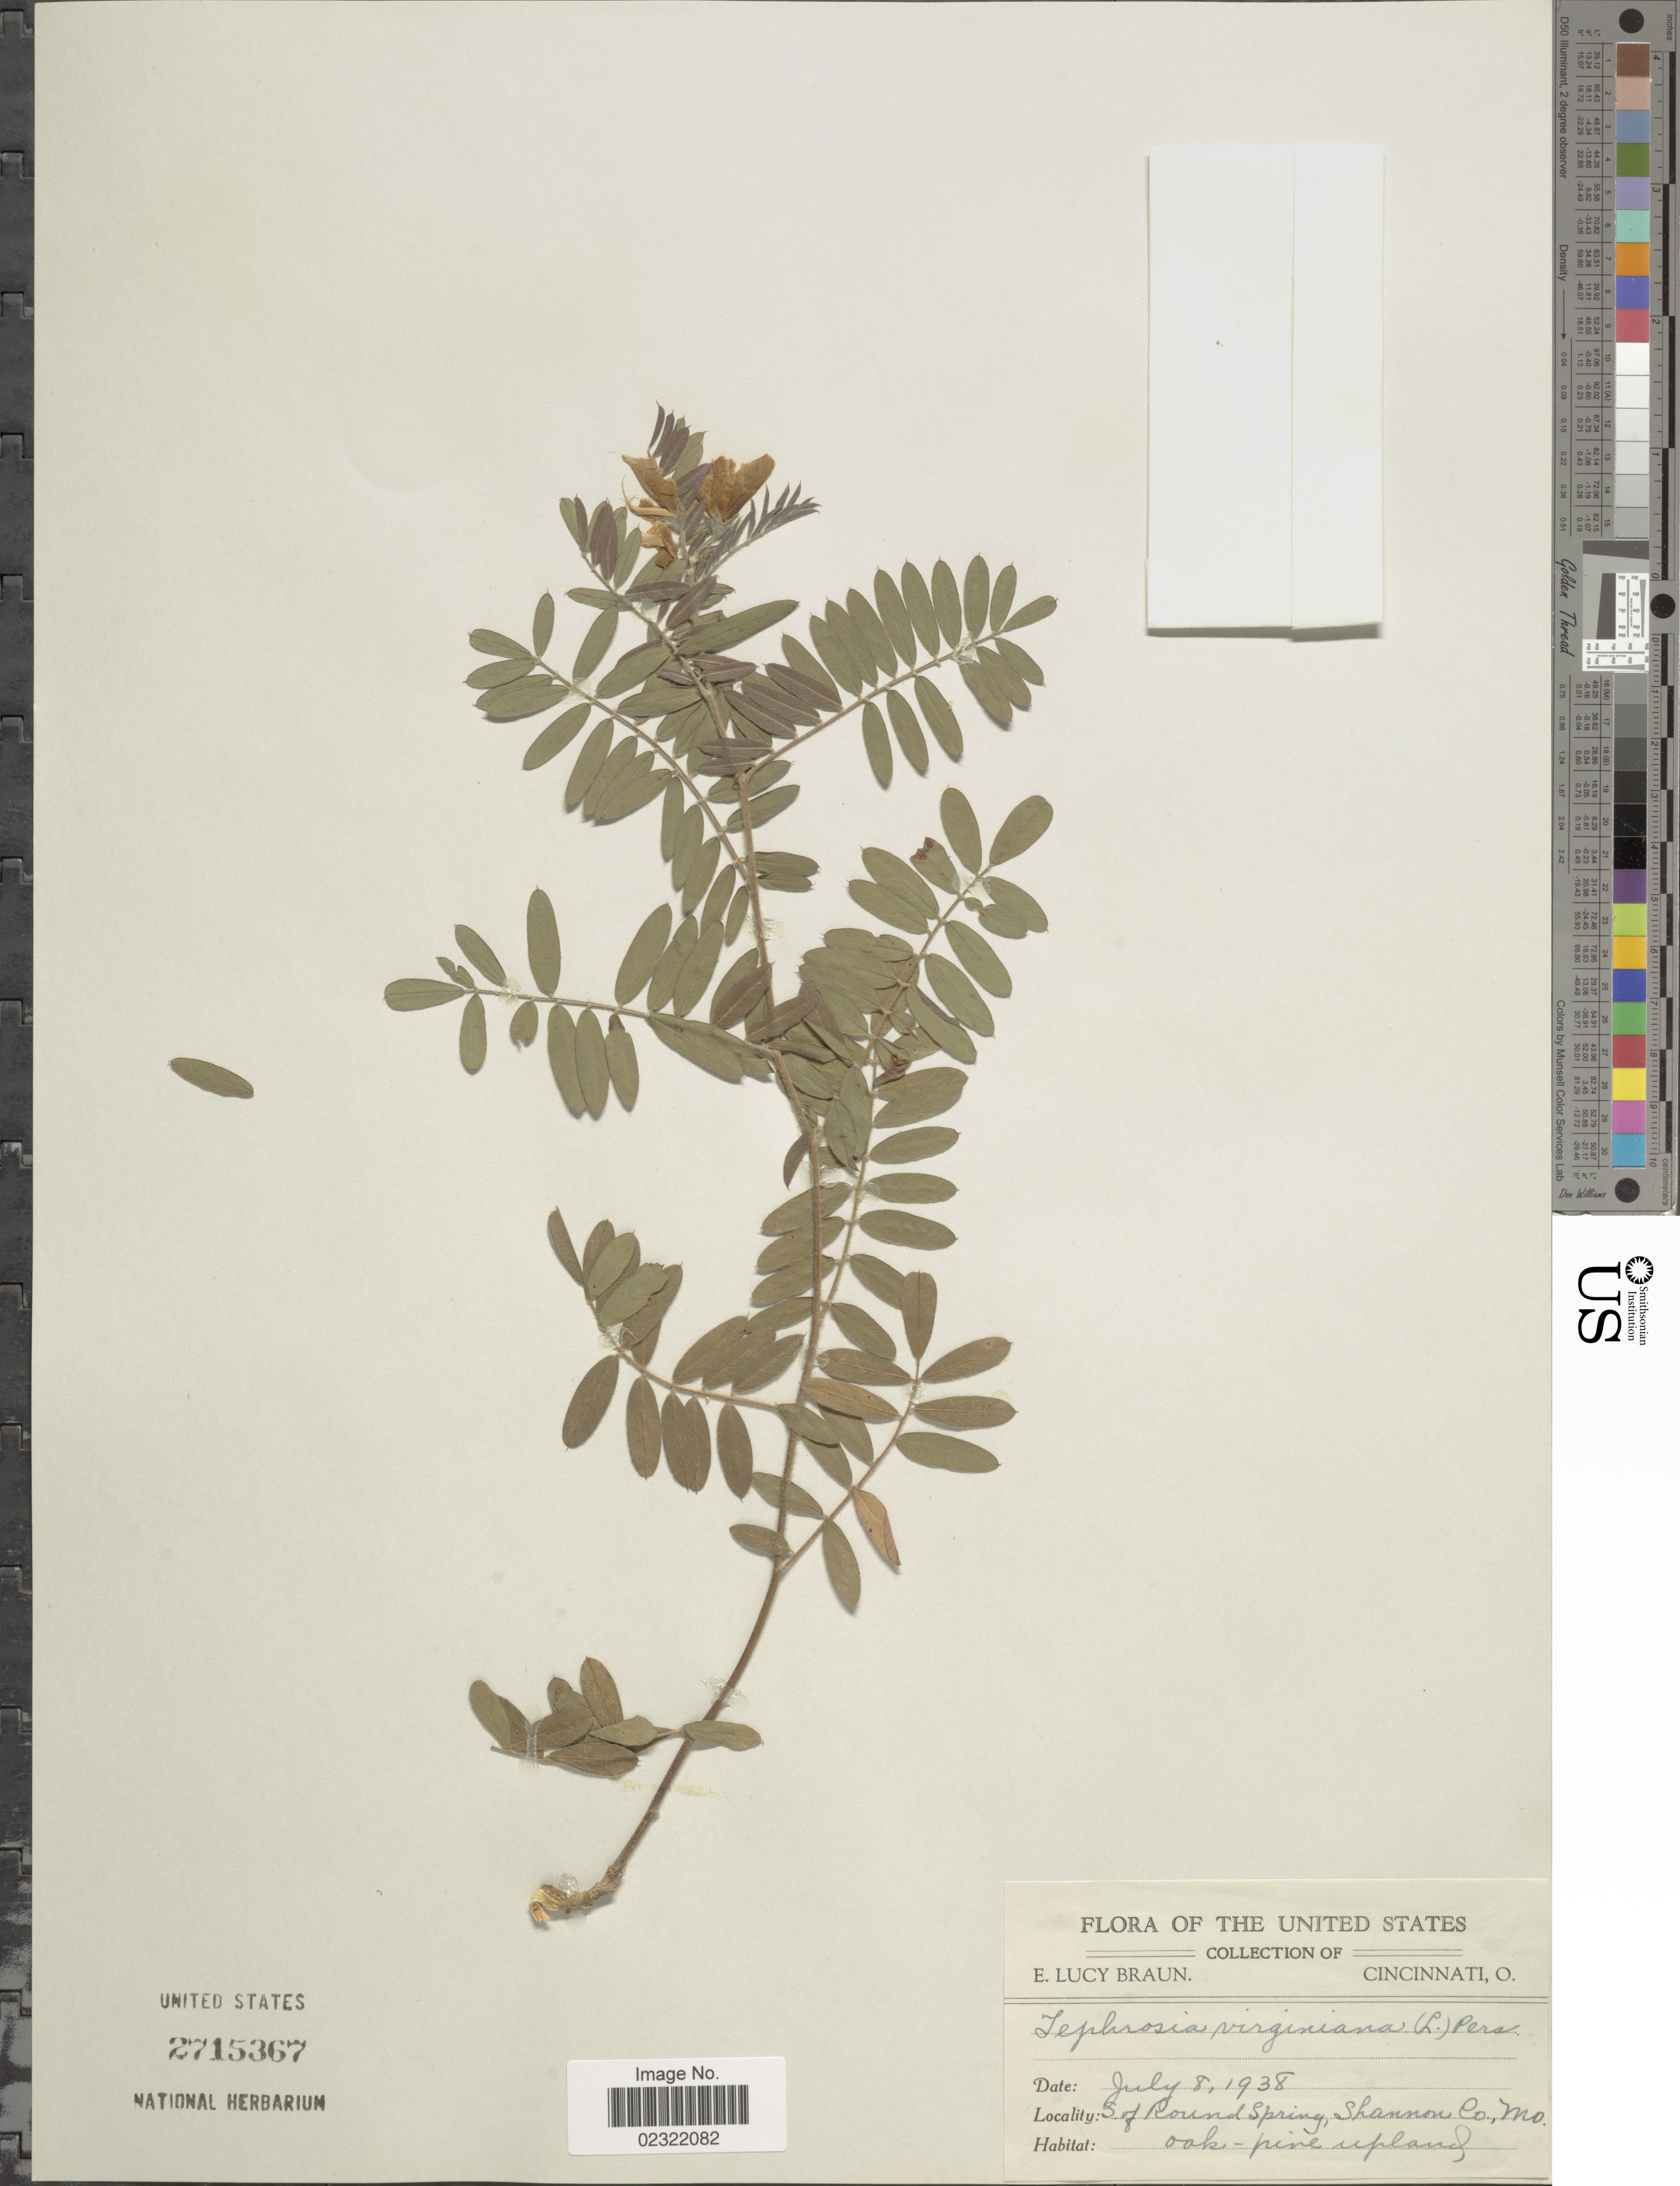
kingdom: Plantae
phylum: Tracheophyta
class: Magnoliopsida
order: Fabales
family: Fabaceae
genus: Tephrosia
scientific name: Tephrosia virginiana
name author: (L.) Pers.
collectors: E. L. Braun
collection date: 1938-07-08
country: United States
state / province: Missouri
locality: S of Round Spring, Shannon Co, oak-pine upland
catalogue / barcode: US 2715367